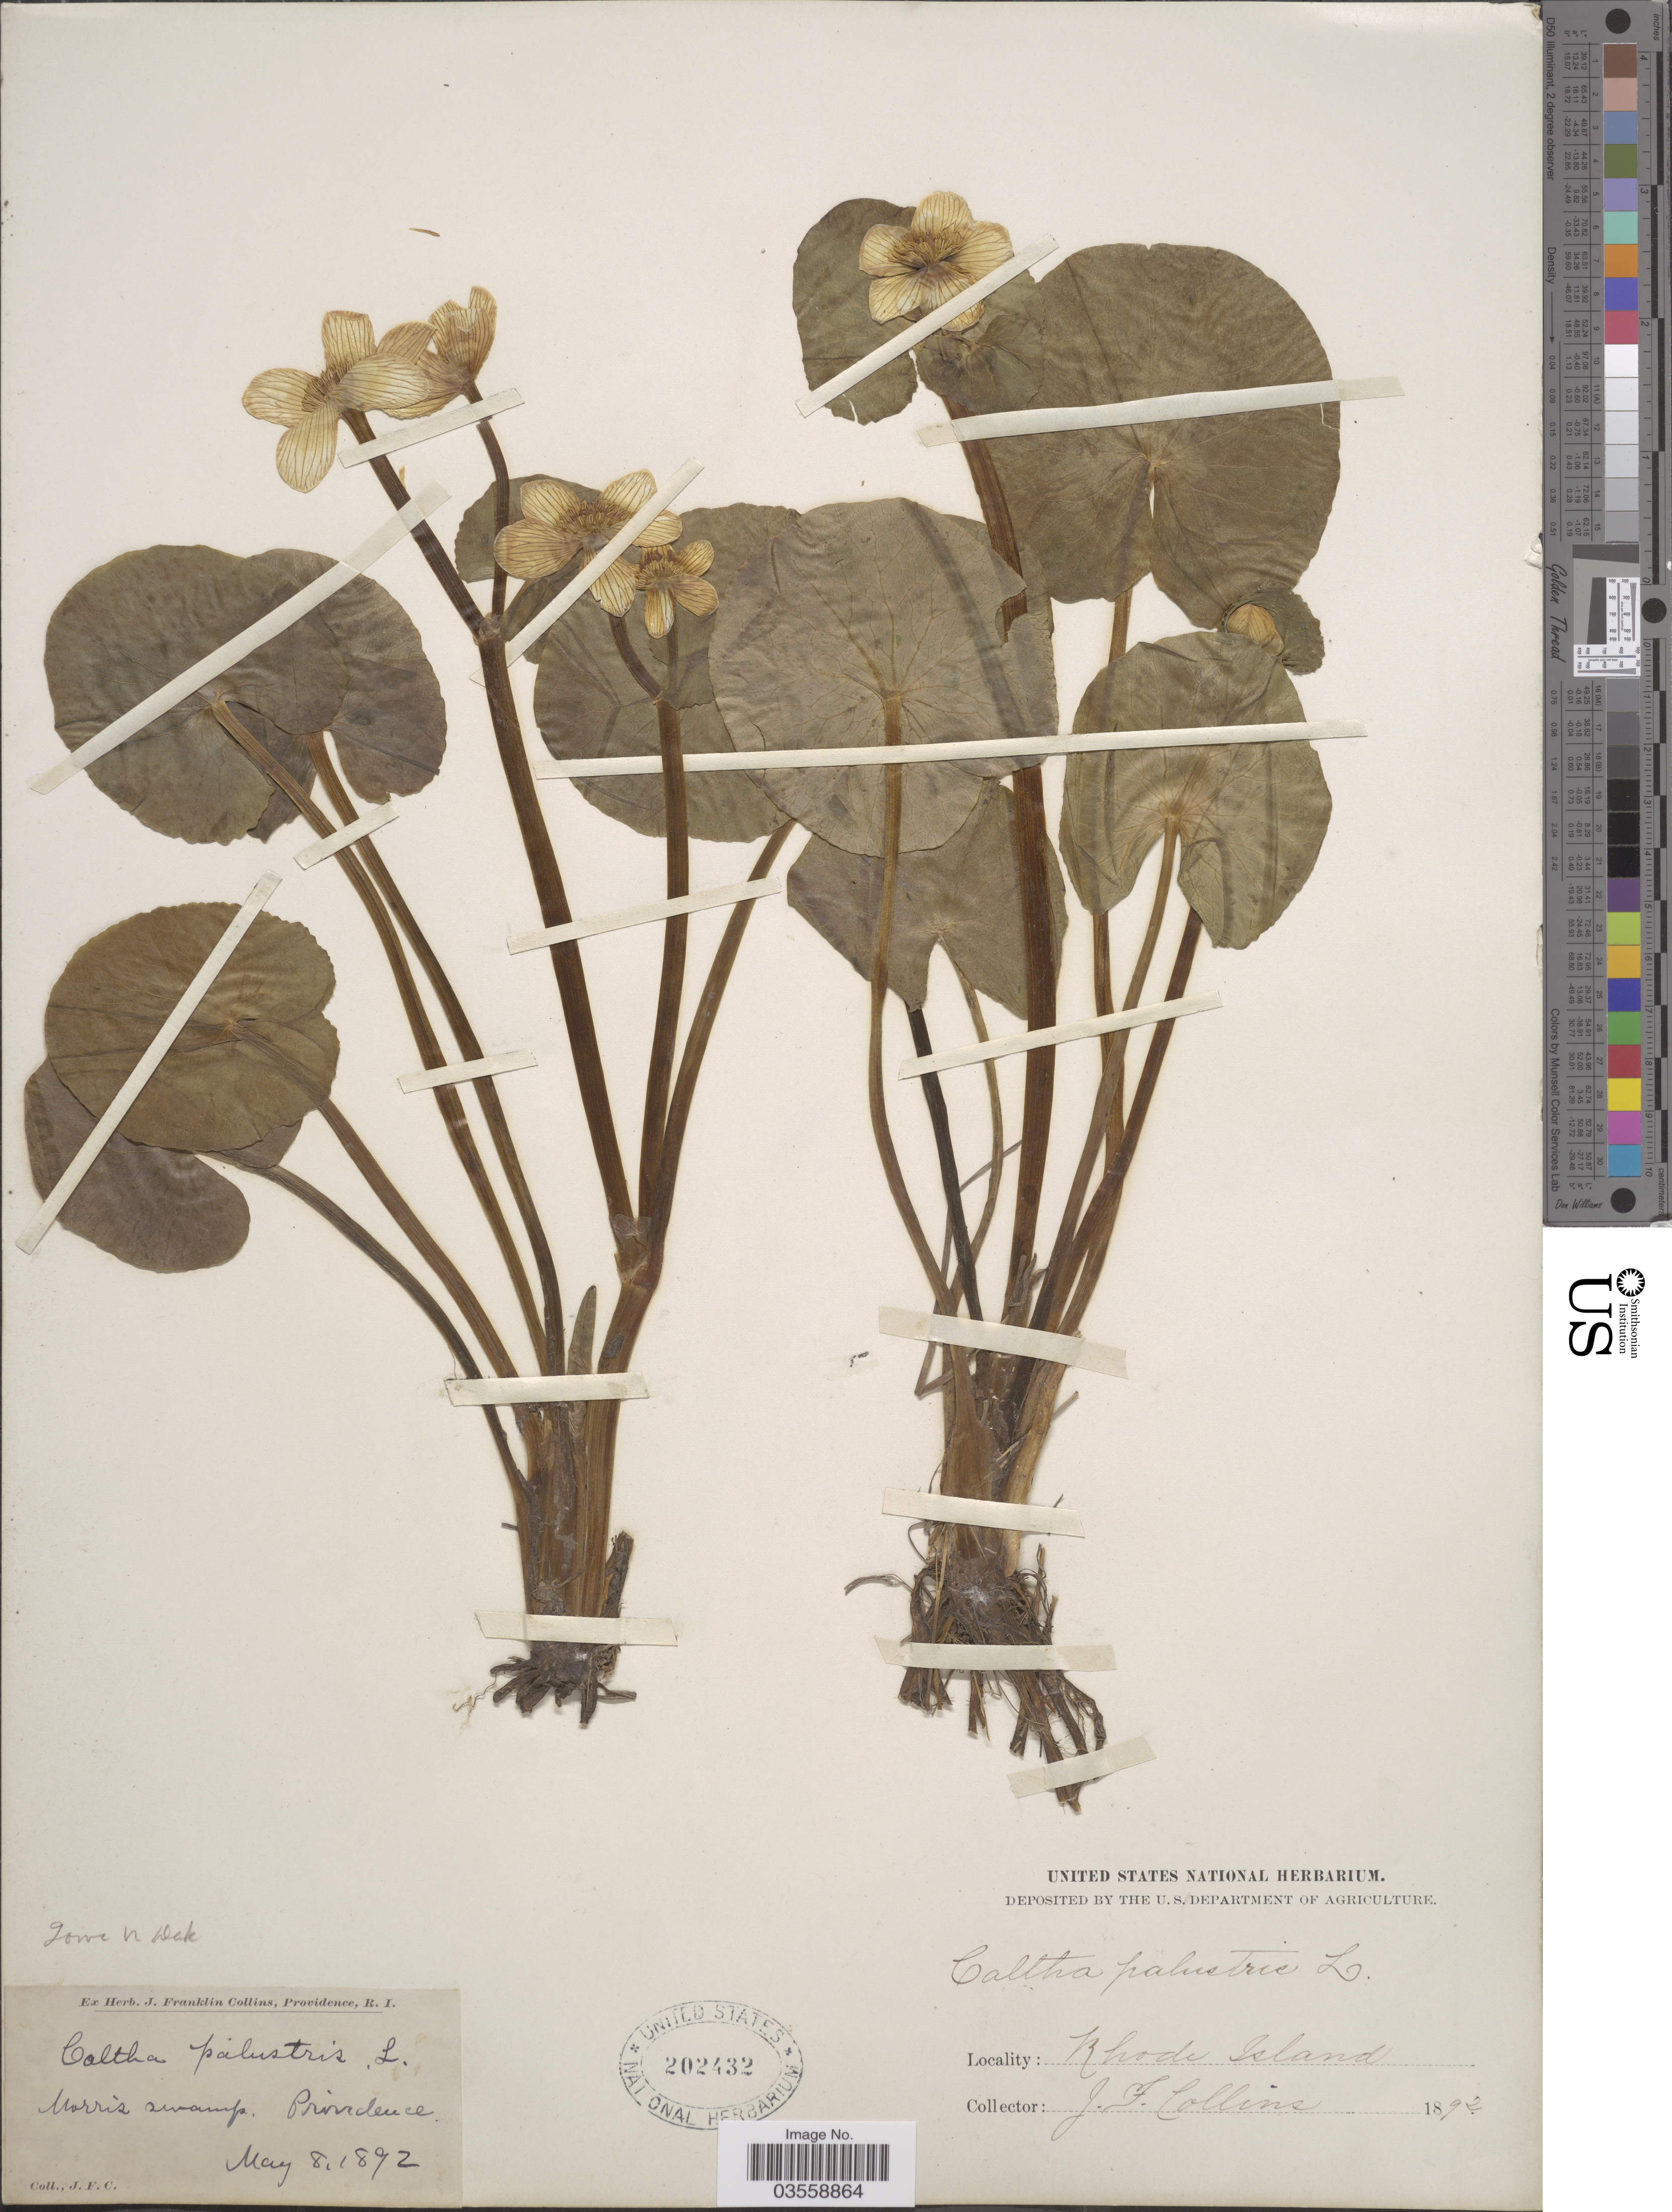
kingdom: Plantae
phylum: Tracheophyta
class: Magnoliopsida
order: Ranunculales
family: Ranunculaceae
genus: Caltha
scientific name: Caltha palustris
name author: L.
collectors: J. Collins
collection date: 1892-05-08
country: United States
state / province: Rhode Island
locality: Providence.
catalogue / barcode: US 202432